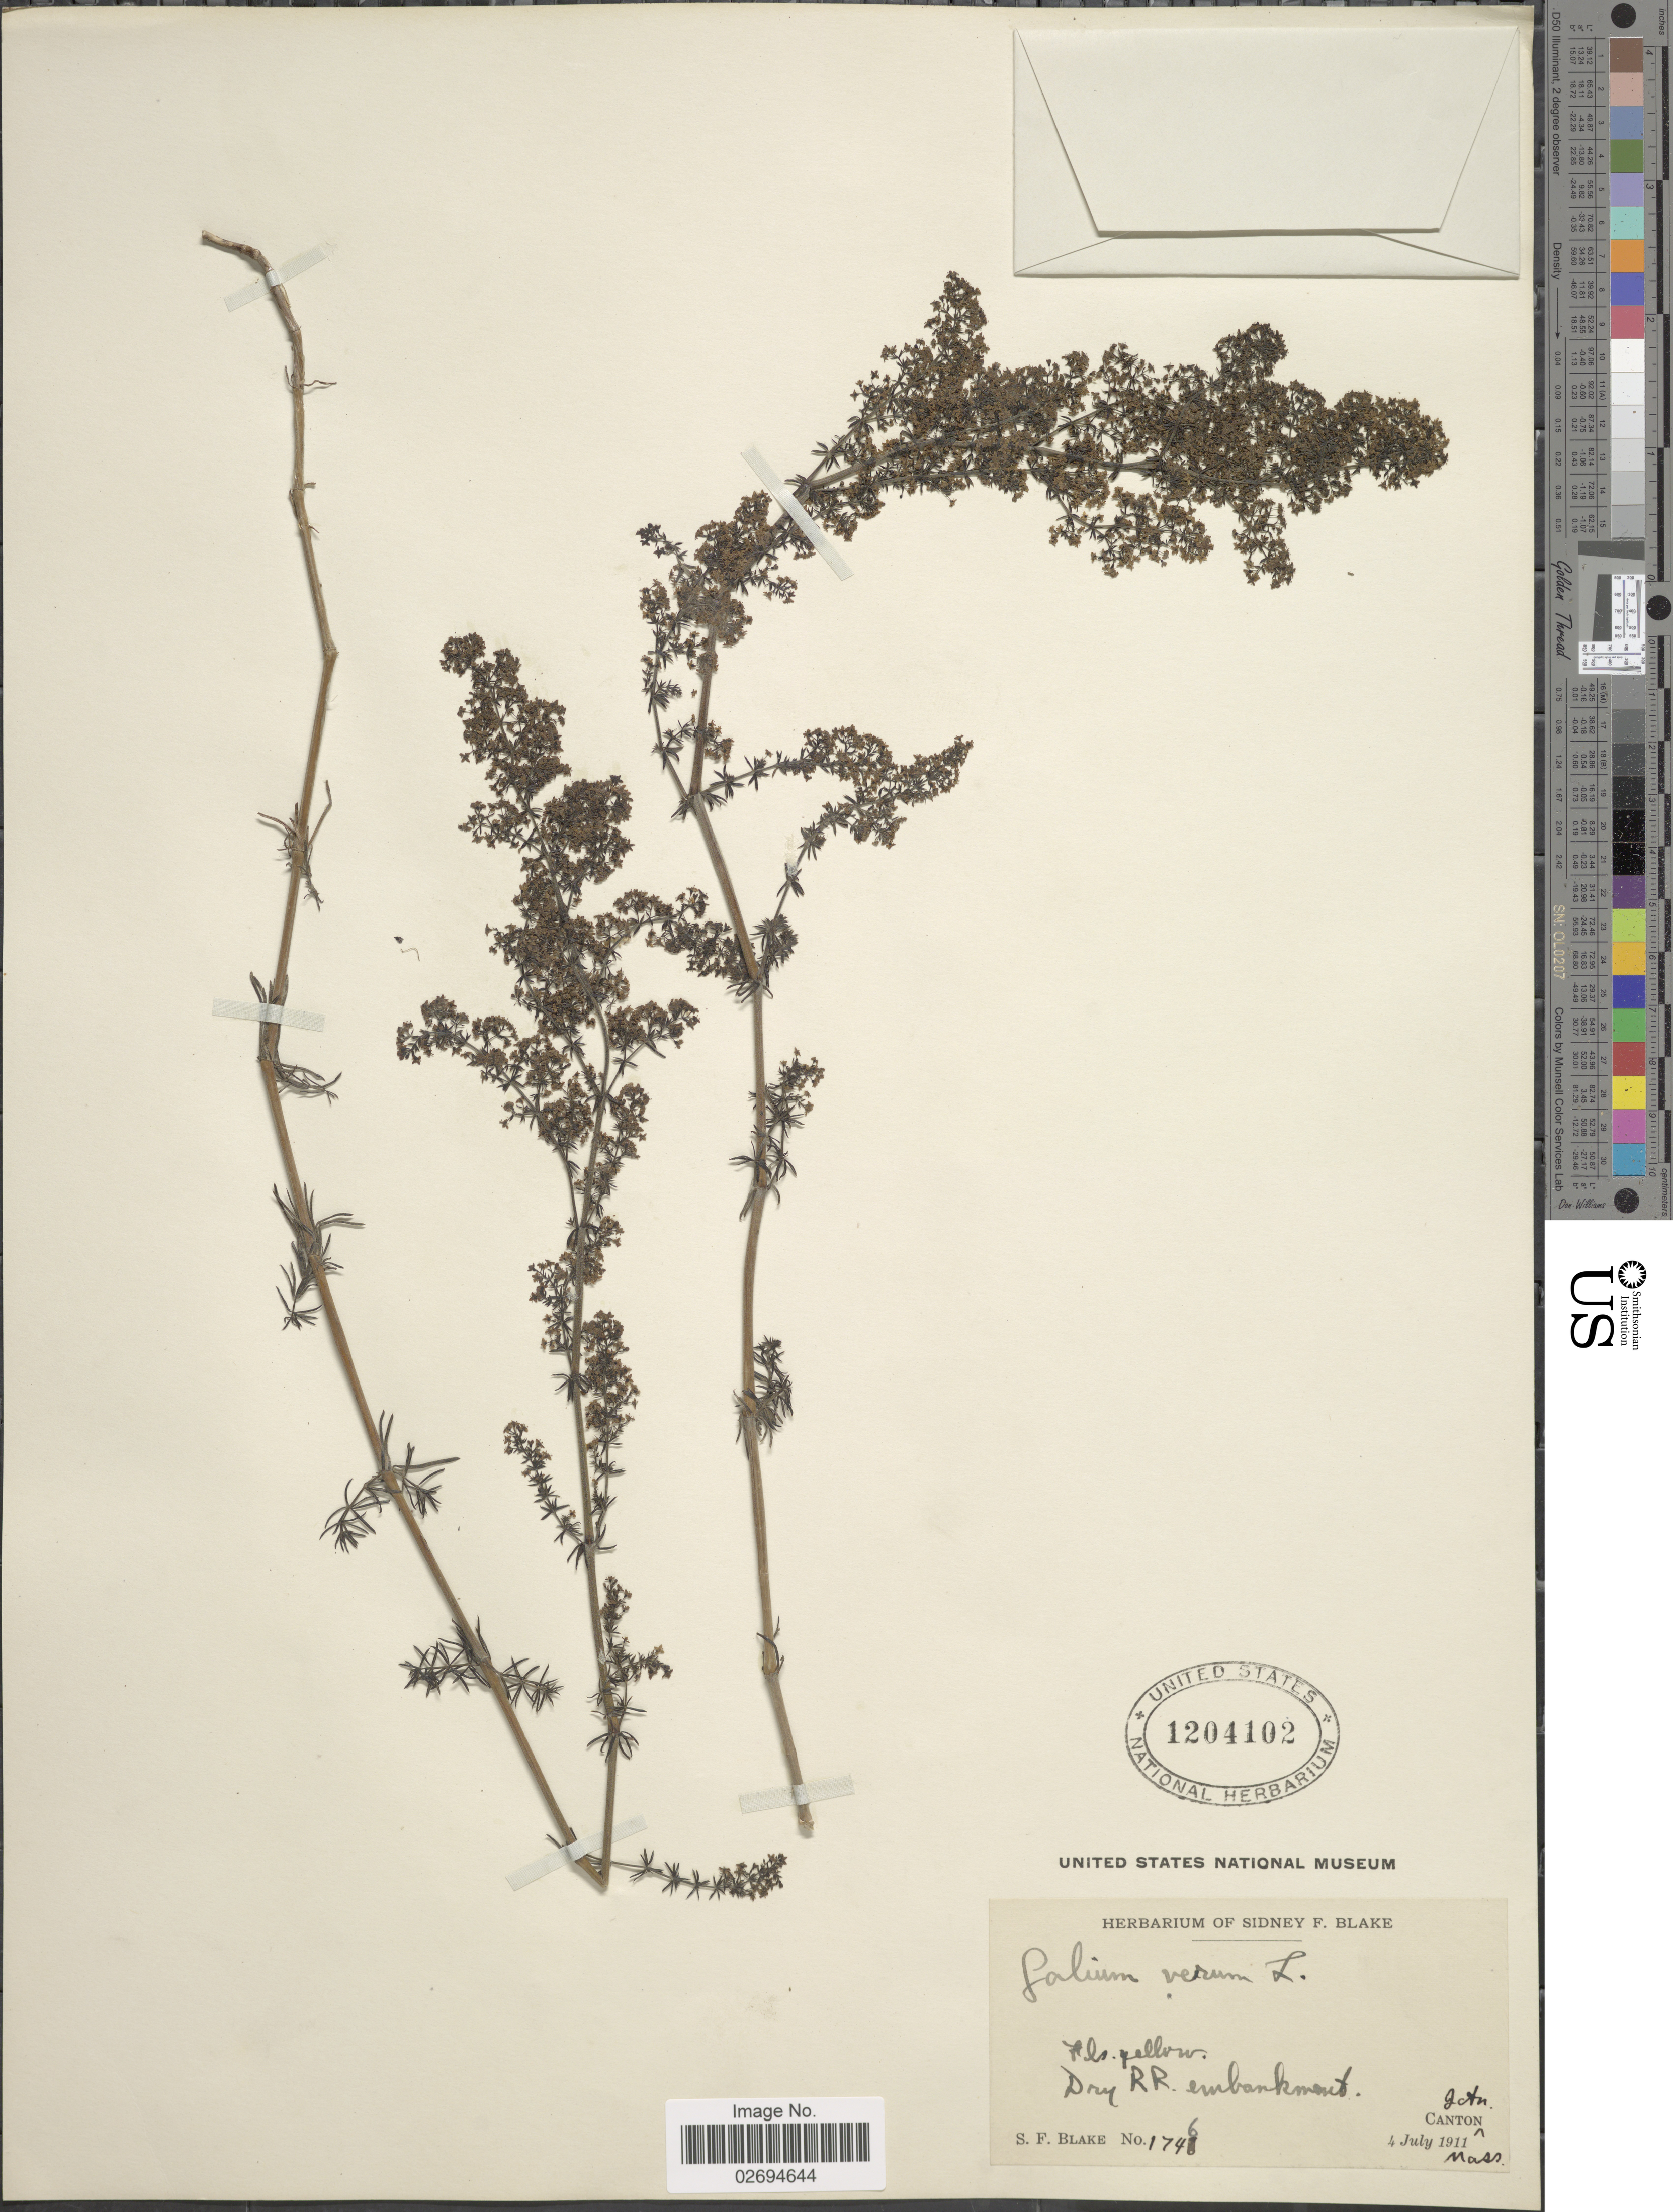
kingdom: Plantae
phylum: Tracheophyta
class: Magnoliopsida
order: Gentianales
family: Rubiaceae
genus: Galium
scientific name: Galium verum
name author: L.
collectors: S. Blake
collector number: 1746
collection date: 1911-07-04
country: United States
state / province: Massachusetts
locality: Dry RR embankment, Canton Jctn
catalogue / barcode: US 1204102